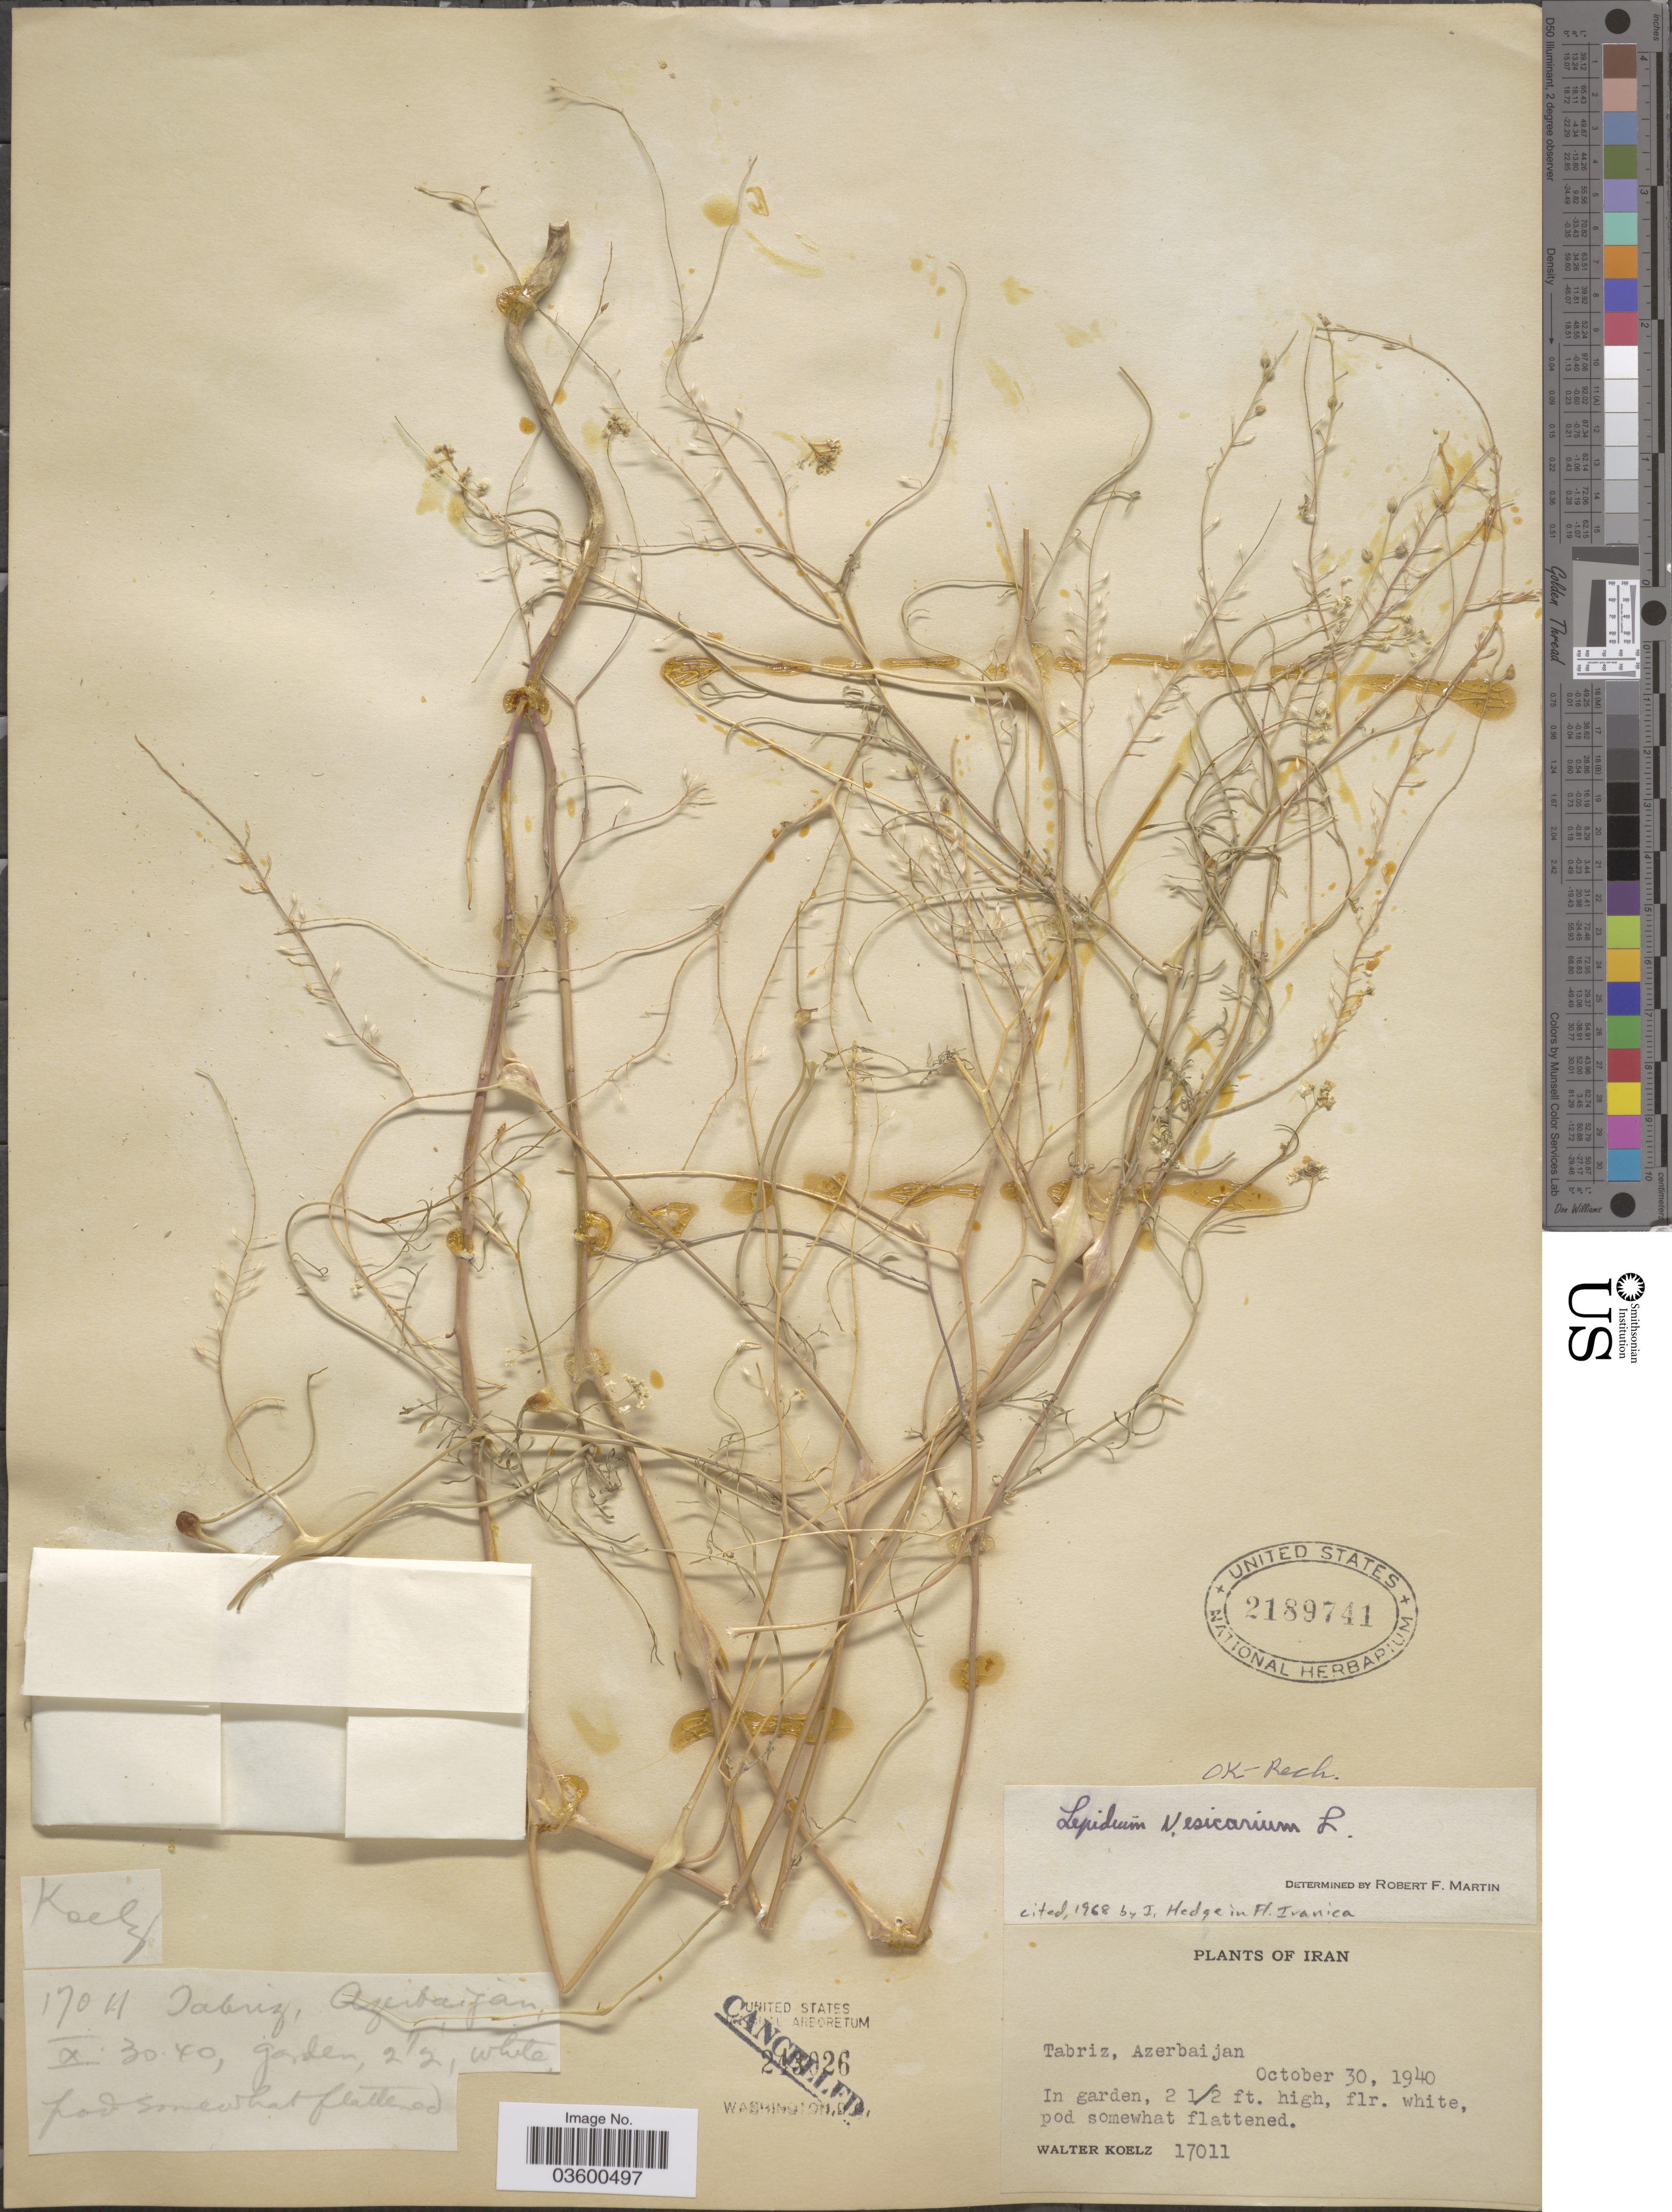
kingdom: Plantae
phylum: Tracheophyta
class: Magnoliopsida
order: Brassicales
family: Brassicaceae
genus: Lepidium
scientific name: Lepidium vesicarium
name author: L.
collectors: W. N. Koelz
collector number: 17011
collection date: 1940-10-30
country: Azerbaijan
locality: Tabriz, Azerbaijan.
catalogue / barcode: US 2189741